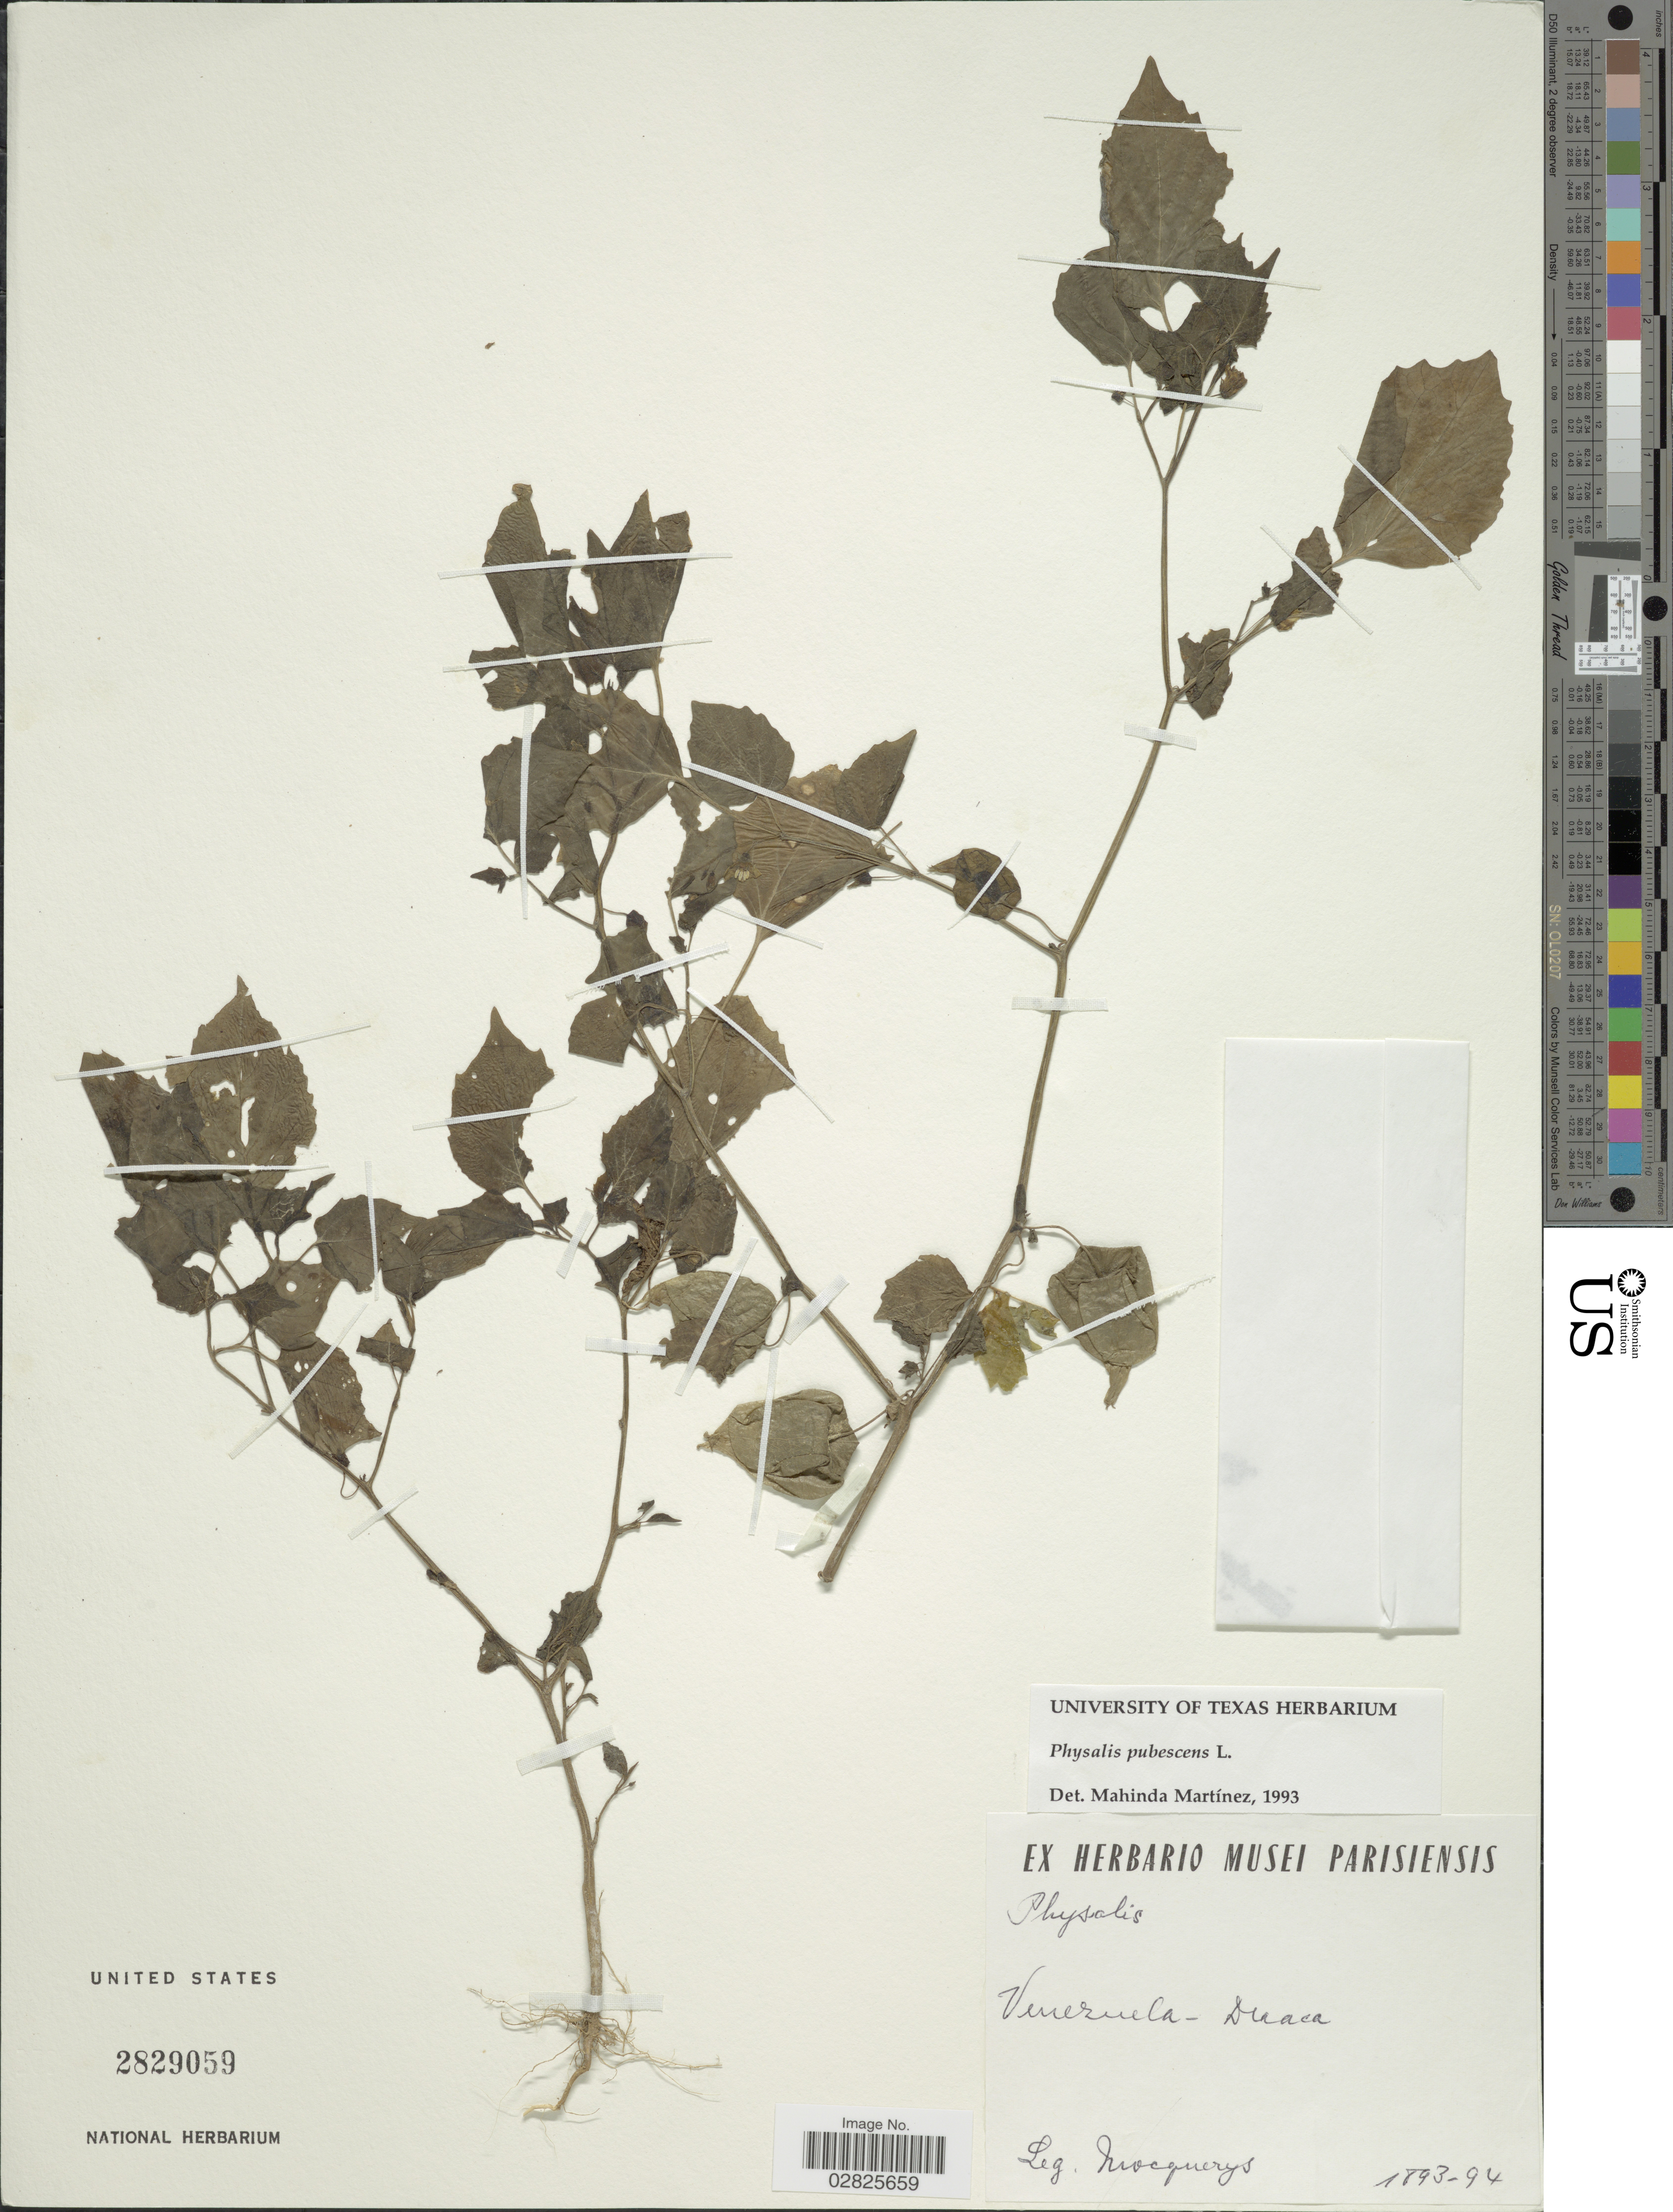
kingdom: Plantae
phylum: Tracheophyta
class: Magnoliopsida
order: Solanales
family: Solanaceae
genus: Physalis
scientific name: Physalis pubescens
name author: L.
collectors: A. Mocquerys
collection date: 1893/1894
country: Venezuela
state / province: Lara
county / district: Crespo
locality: Duaca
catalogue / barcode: US 2829059